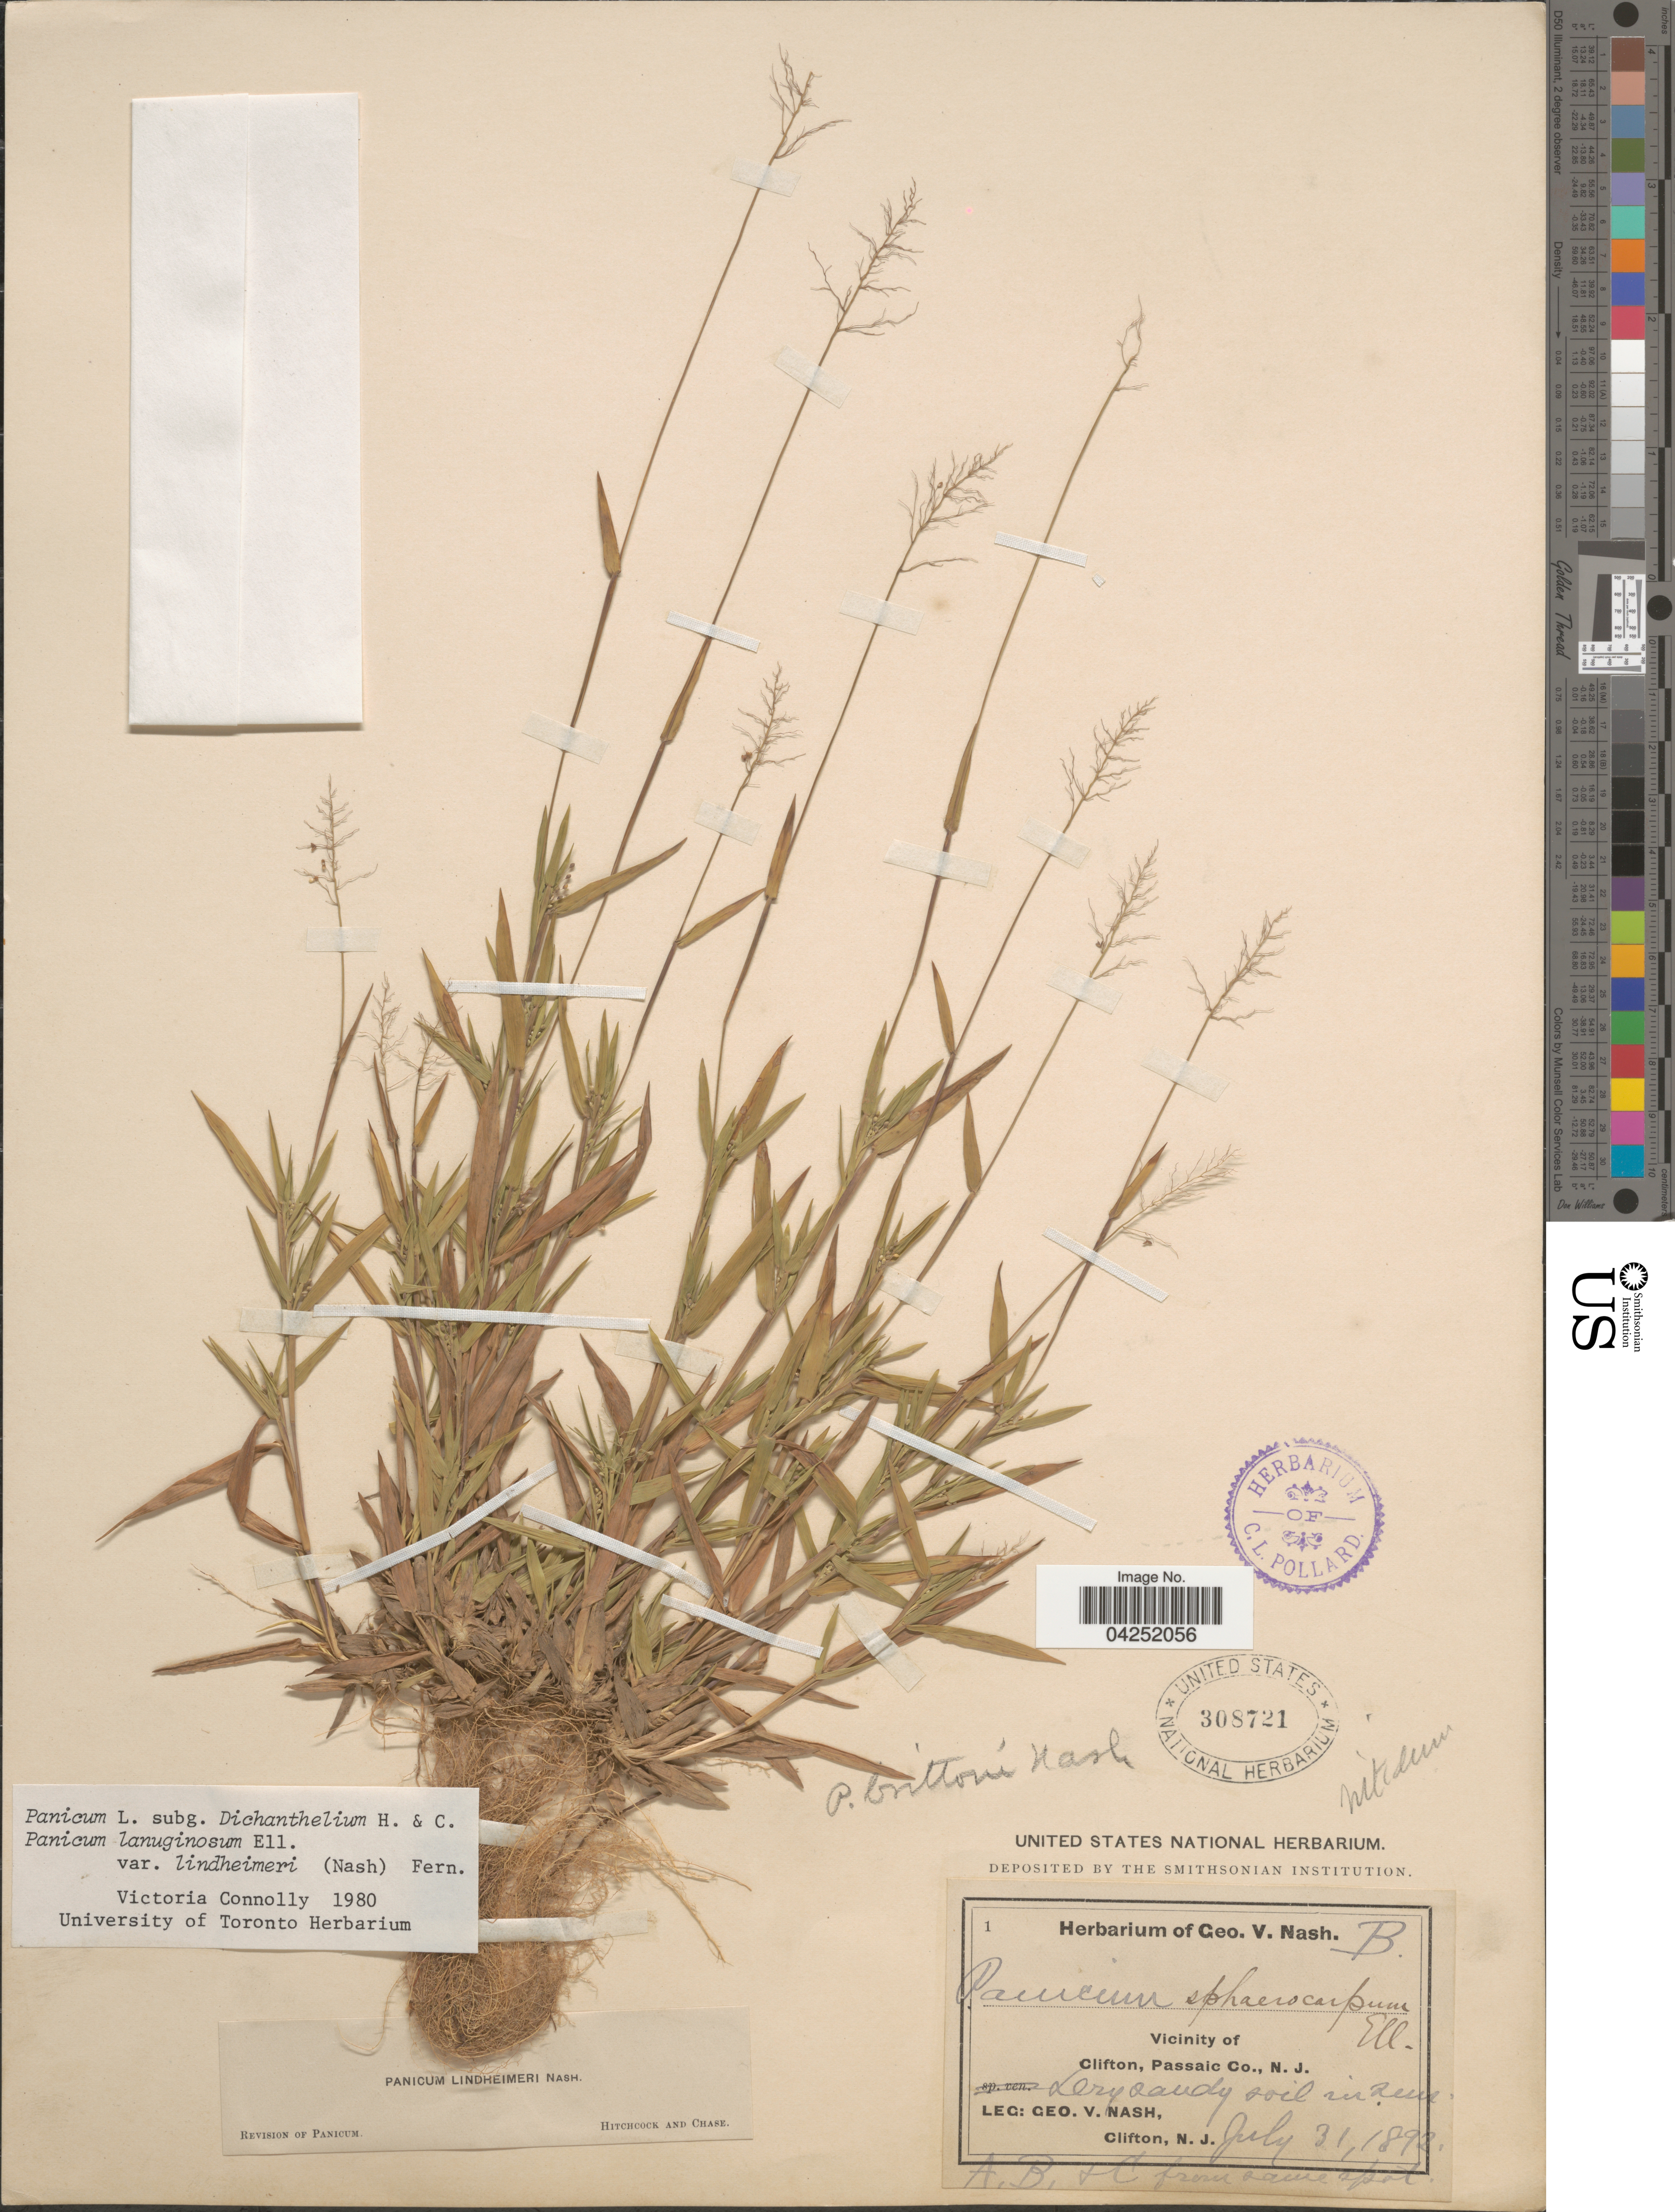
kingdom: Plantae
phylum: Tracheophyta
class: Liliopsida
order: Poales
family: Poaceae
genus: Dichanthelium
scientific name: Dichanthelium acuminatum var. lindheimeri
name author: (Nash) Gould & C.A. Clark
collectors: G. V. Nash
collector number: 1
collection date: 1892-07-31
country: United States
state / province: New Jersey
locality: Vicinity of Clifton, Passaic Co.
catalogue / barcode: US 308721